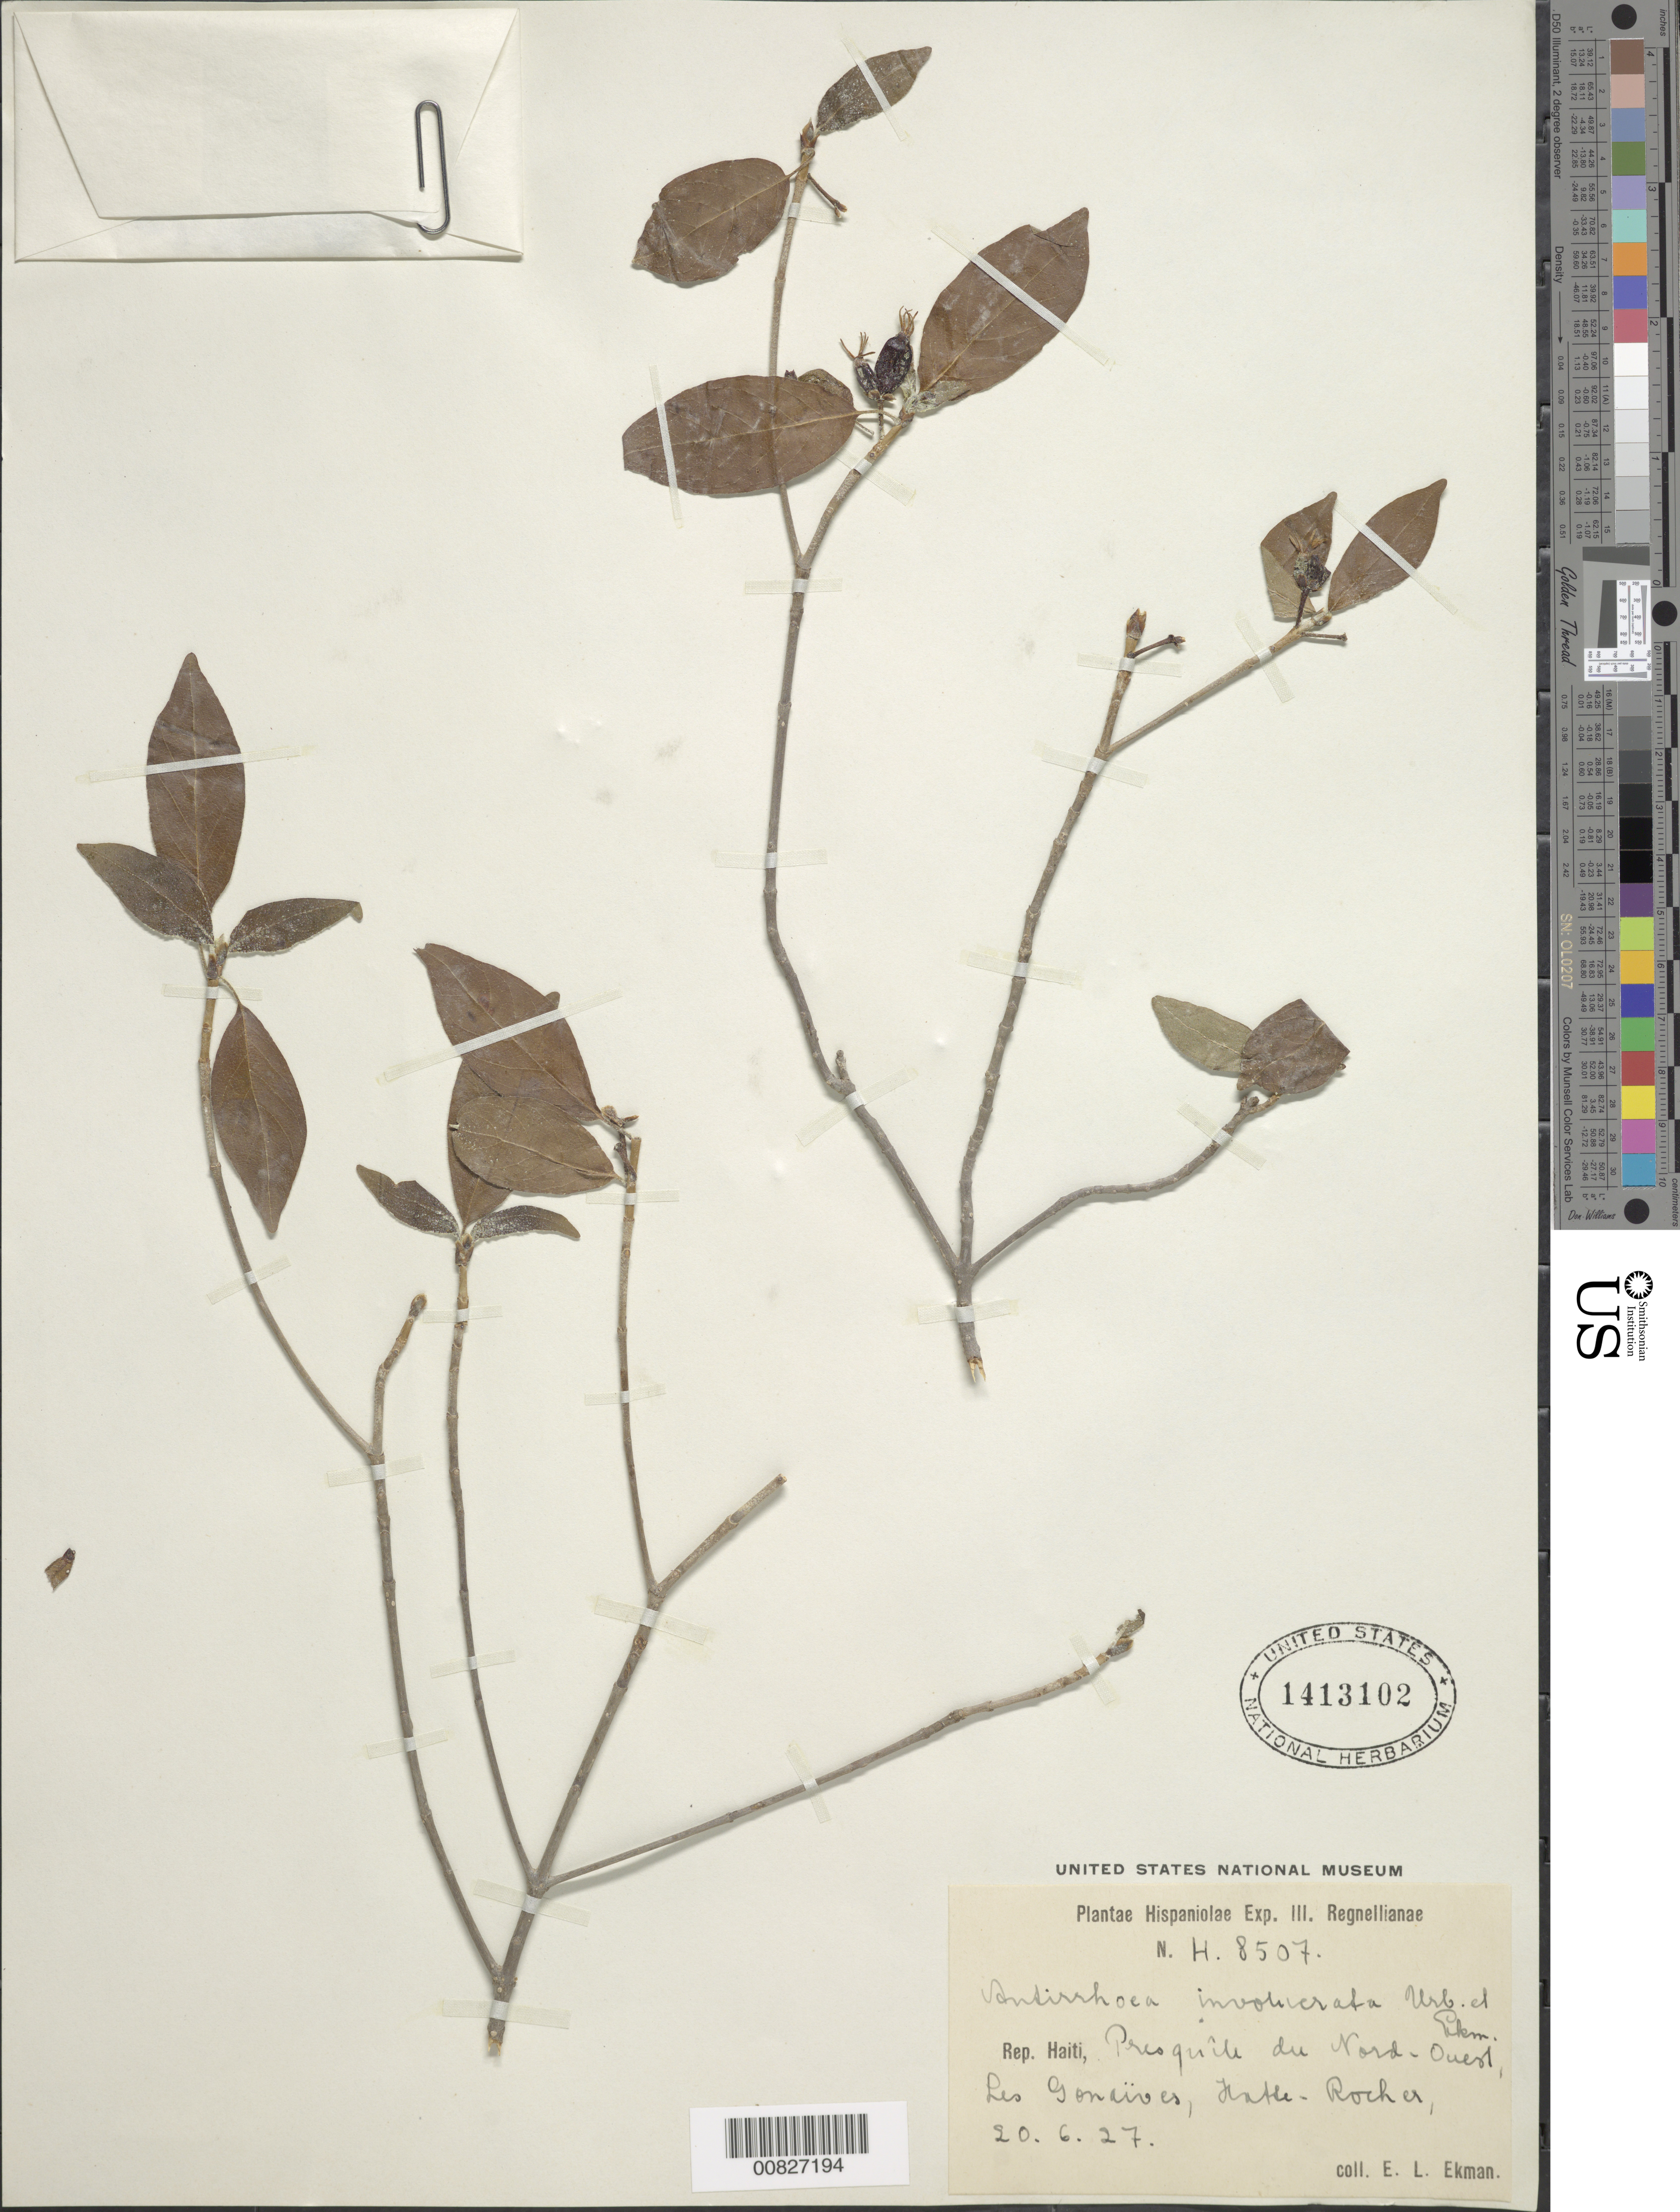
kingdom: Plantae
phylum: Tracheophyta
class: Magnoliopsida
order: Gentianales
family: Rubiaceae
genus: Stenostomum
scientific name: Stenostomum involucratum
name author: (Urb. & Ekman) Borhidi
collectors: E. L. Ekman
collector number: H 8507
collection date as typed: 20 Jun 1927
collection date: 1927-06-20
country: Haiti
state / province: Nord-Ouest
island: Hispaniola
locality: Les Gonaïves, Hotte-Rocher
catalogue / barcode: US 1413102